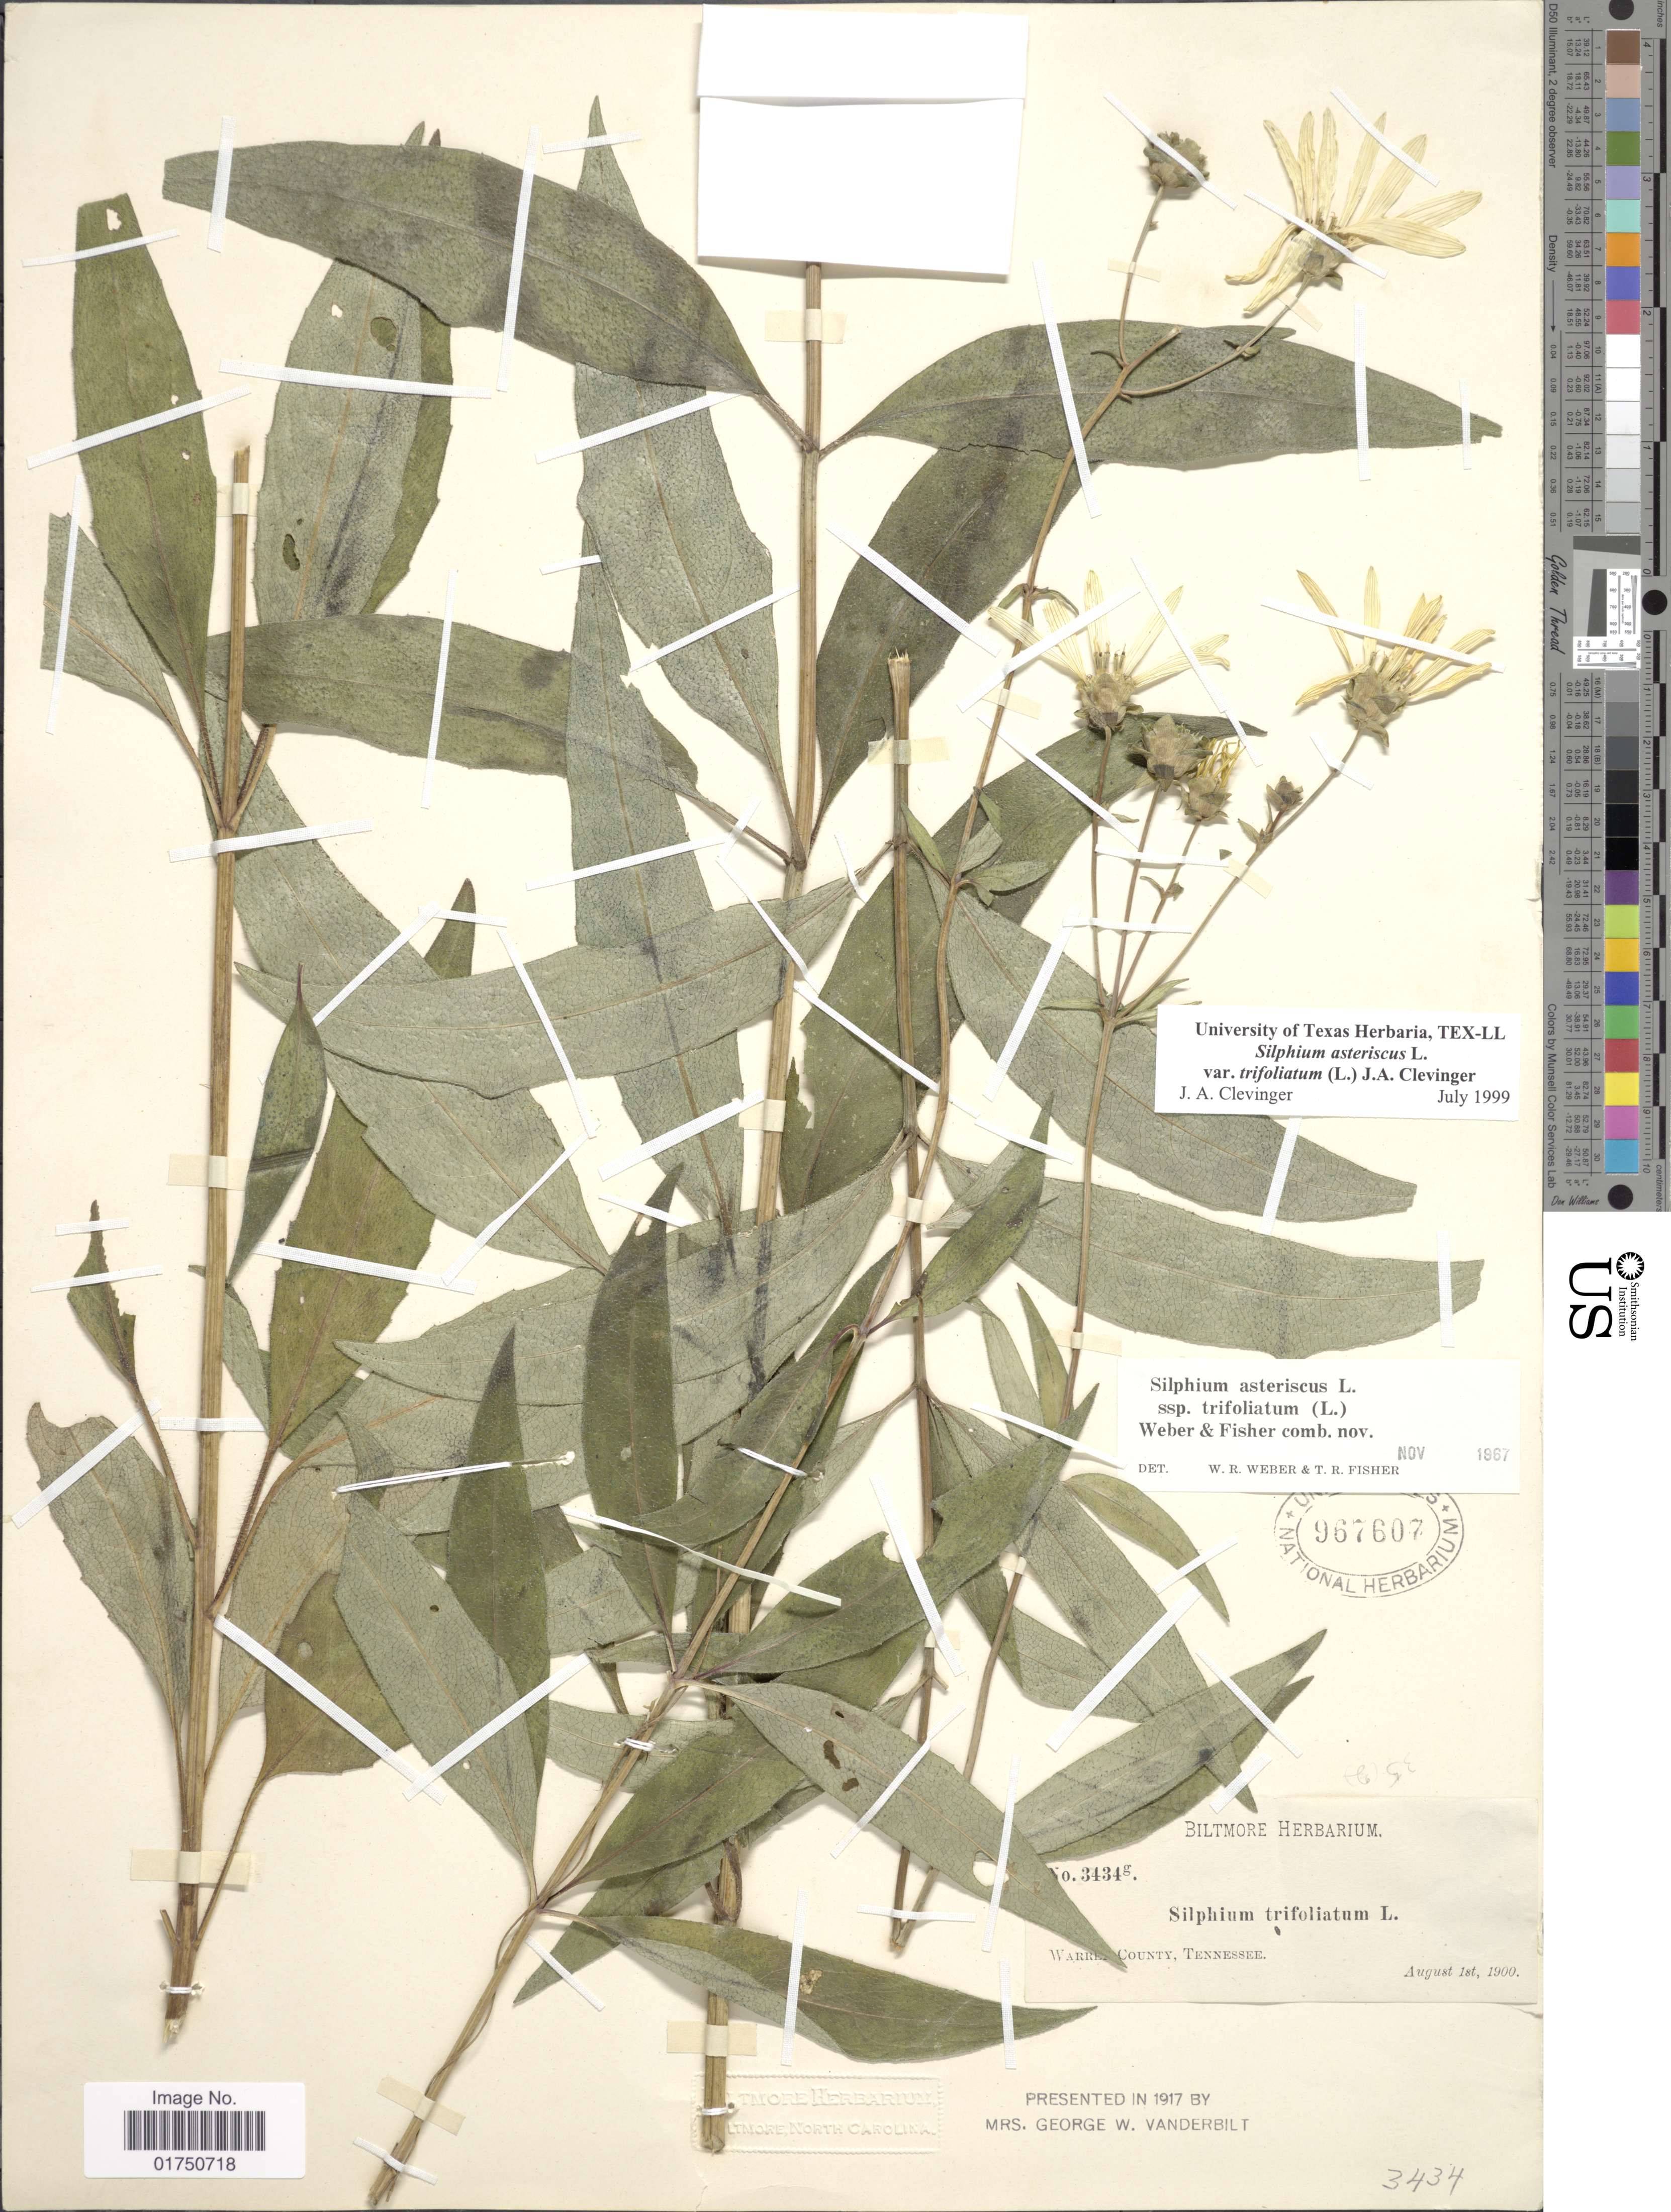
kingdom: Plantae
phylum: Tracheophyta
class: Magnoliopsida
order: Asterales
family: Asteraceae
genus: Silphium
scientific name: Silphium asteriscus var. trifoliatum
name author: (L.) Clevinger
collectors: ex herb. Biltmore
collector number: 3434g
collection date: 1900-08-01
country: United States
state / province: Tennessee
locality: Warren County, Tennessee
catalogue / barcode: US 967607